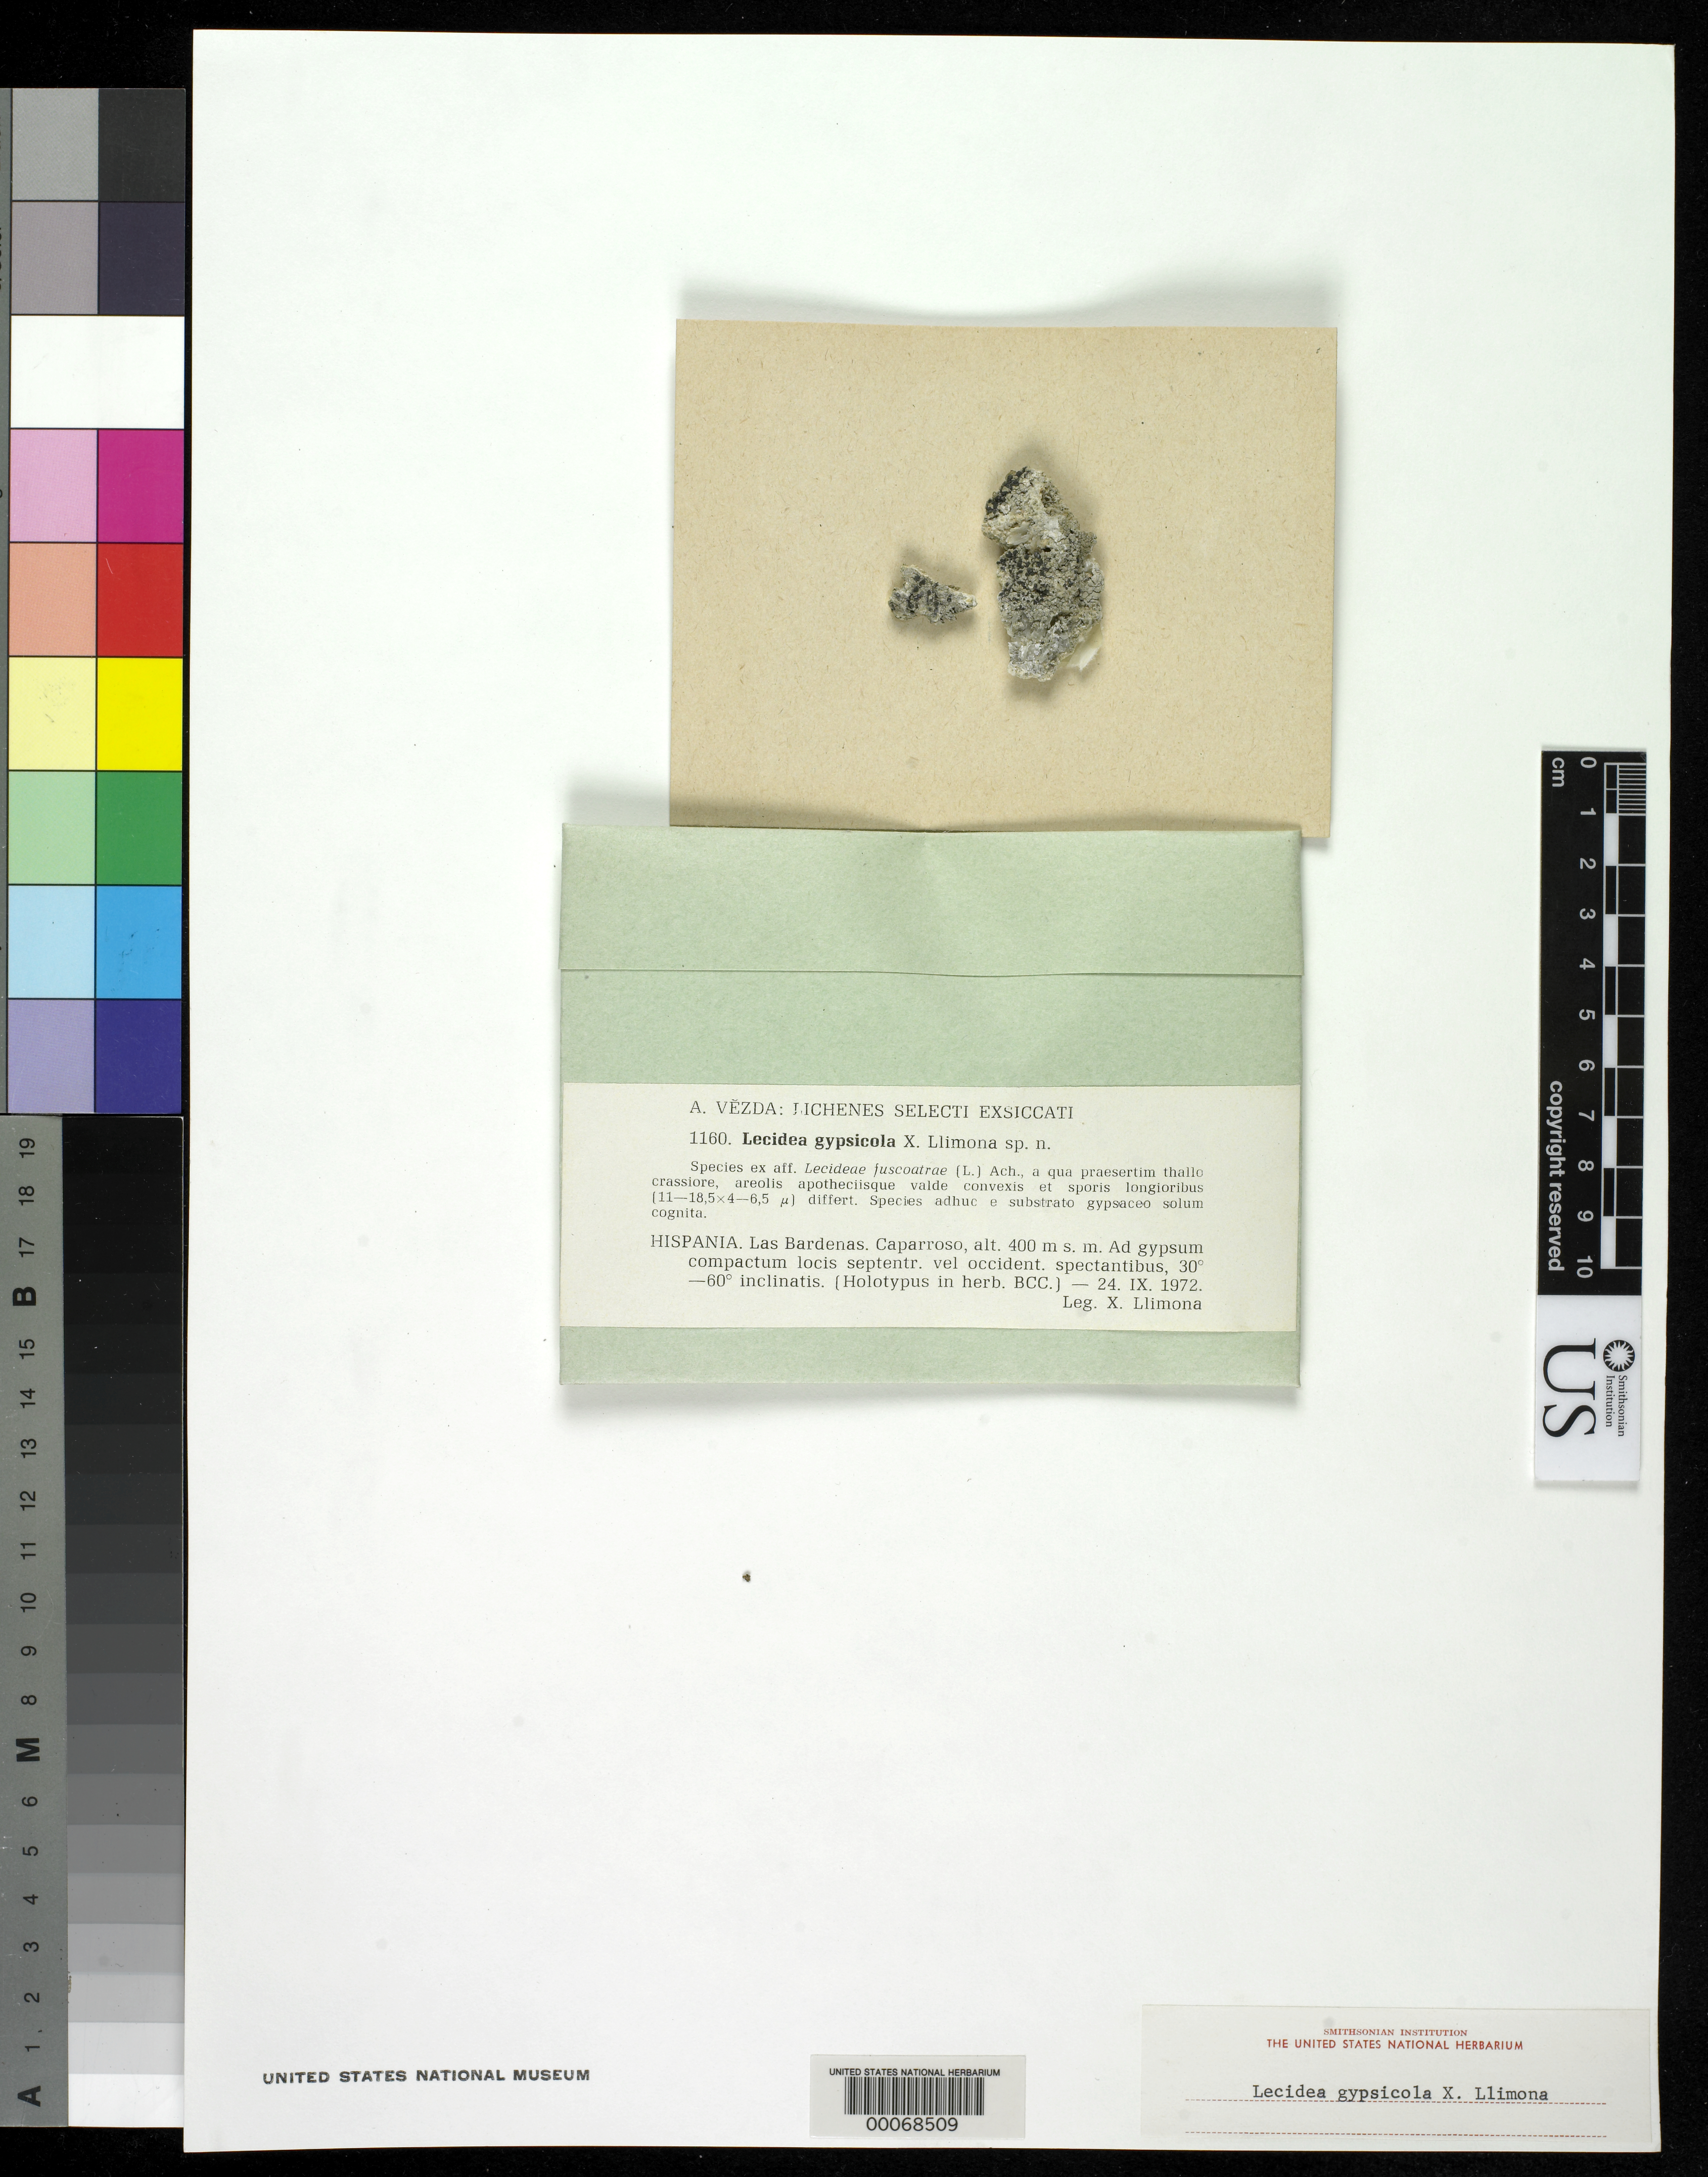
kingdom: Fungi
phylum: Ascomycota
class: Lecanoromycetes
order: Lecideales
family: Lecideaceae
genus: Lecidea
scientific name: Lecidea gypsicola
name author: in Vezda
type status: Isotype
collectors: X. Llimona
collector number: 1160 (Vezda No.)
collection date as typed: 24 Nov 1972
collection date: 1972-11-24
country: Spain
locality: Las Bardenas, Caparroso.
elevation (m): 400